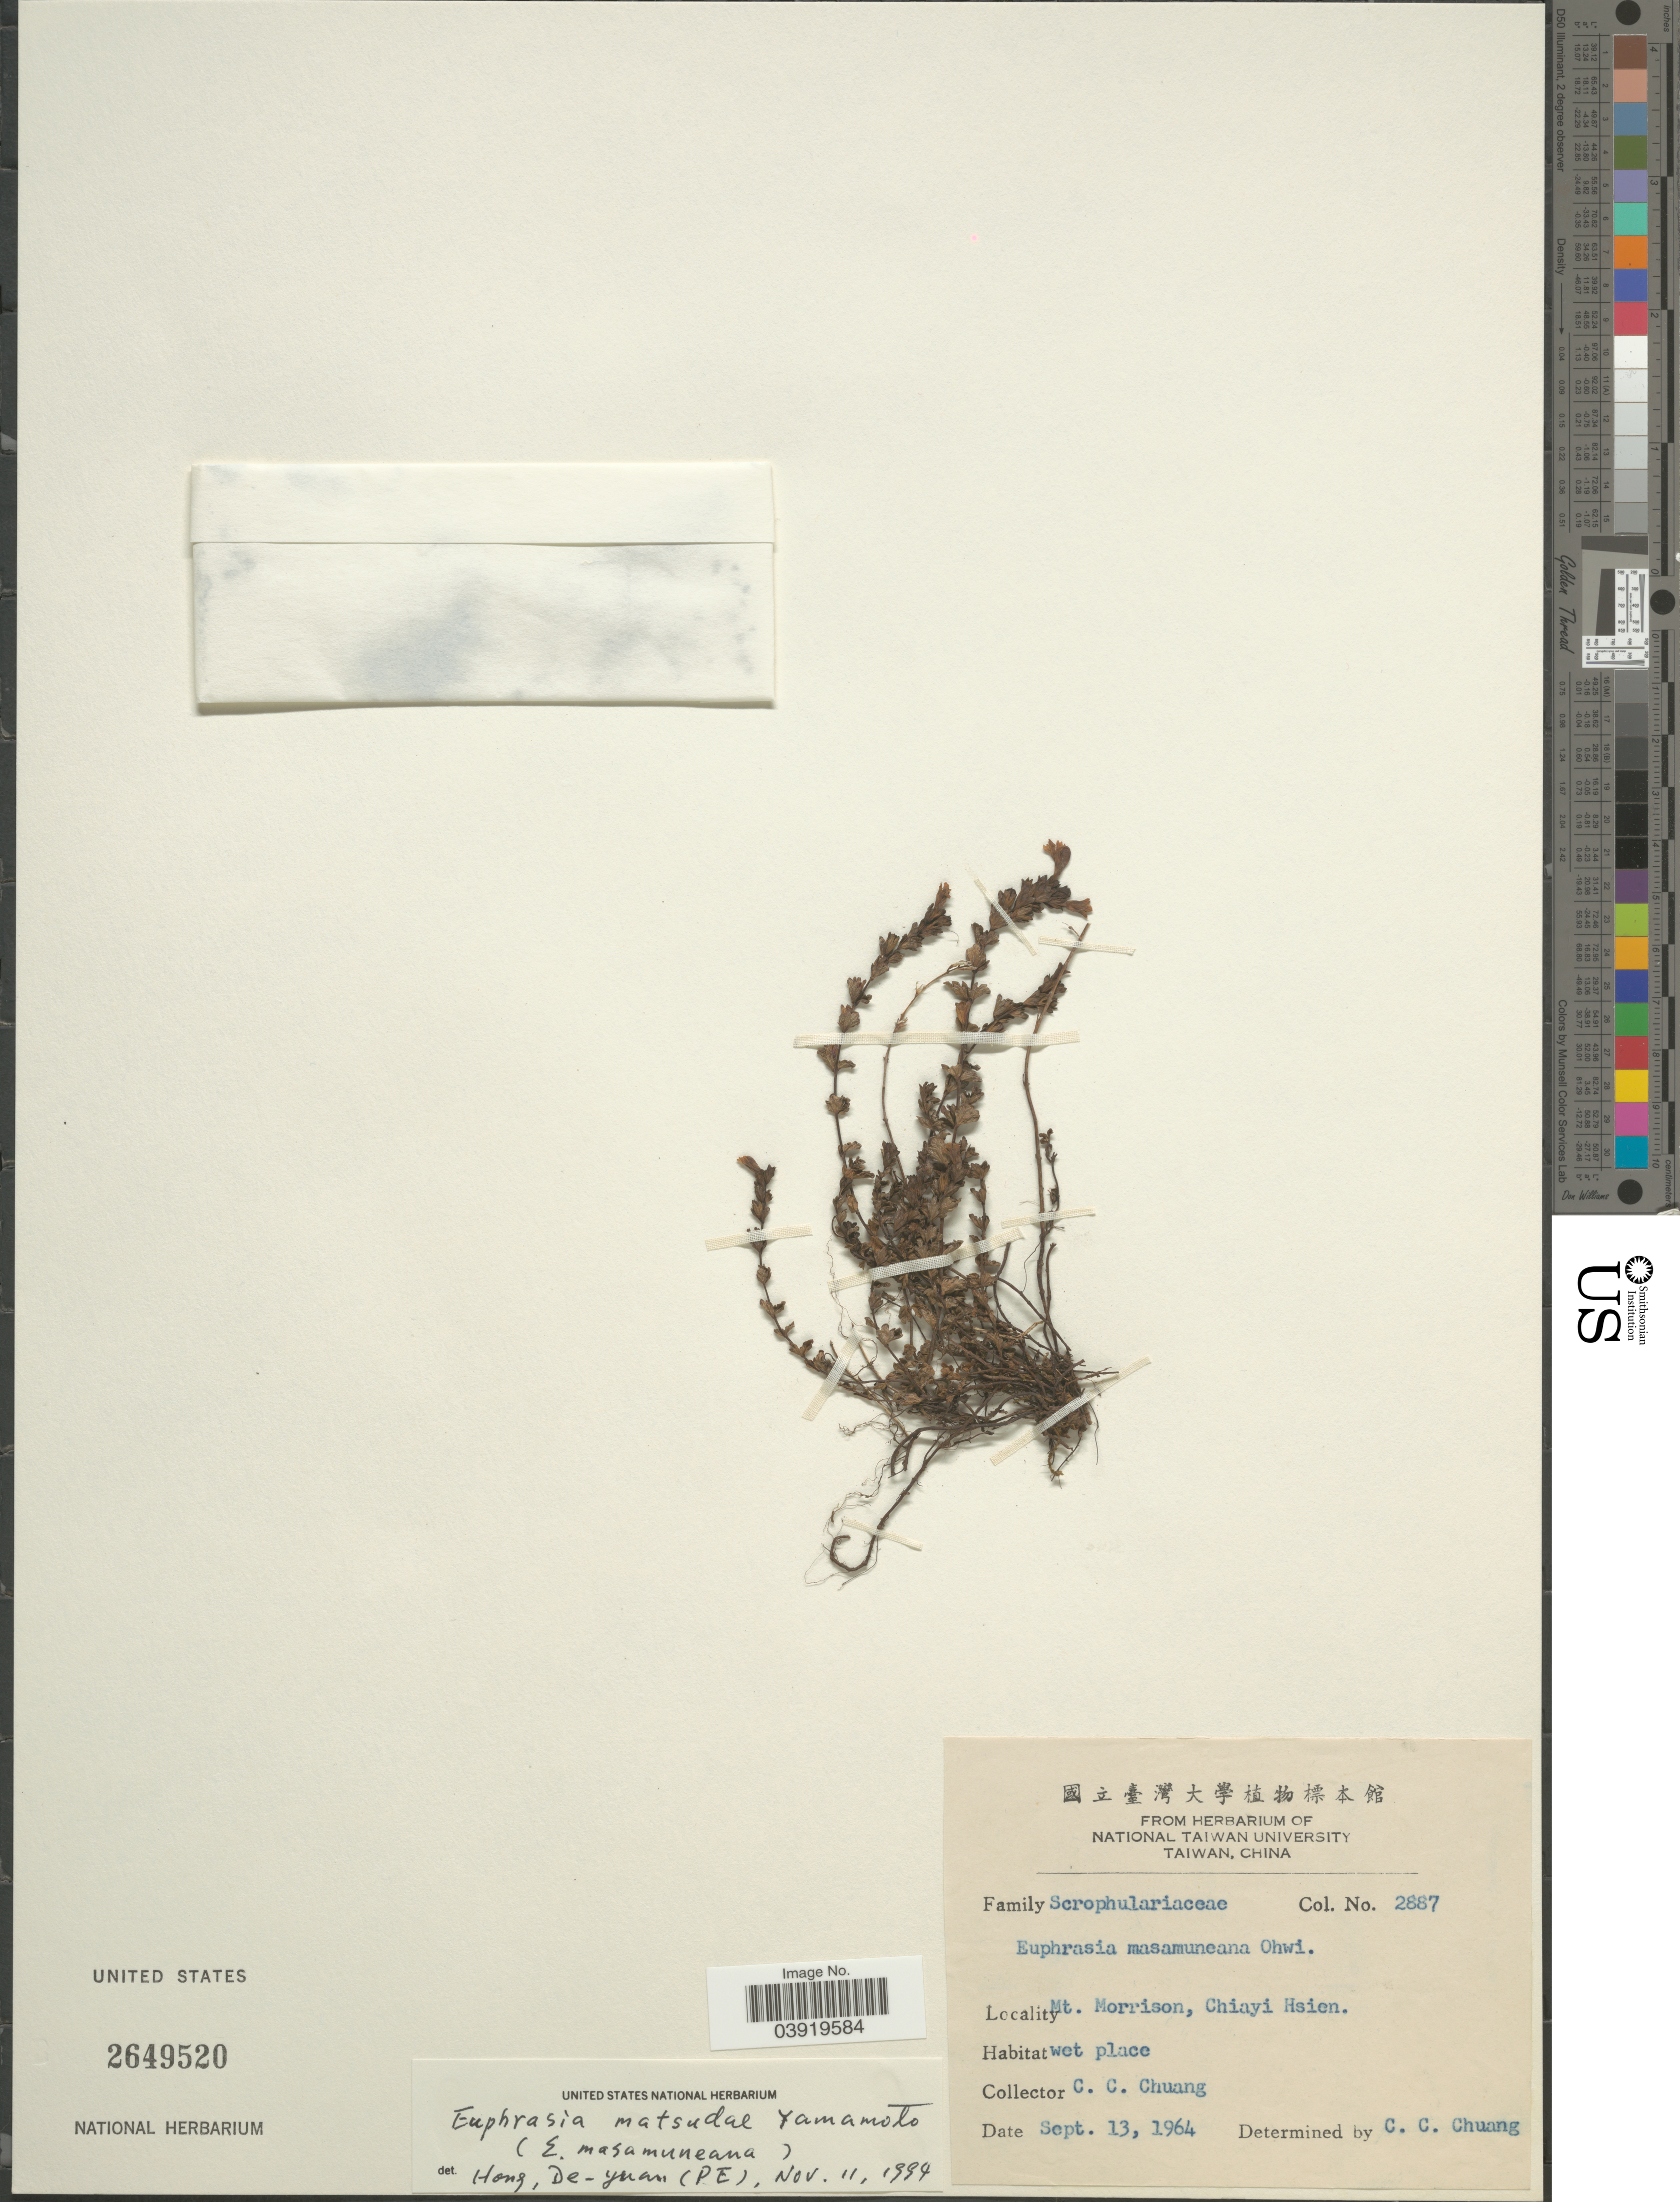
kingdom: Plantae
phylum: Tracheophyta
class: Magnoliopsida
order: Lamiales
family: Orobanchaceae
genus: Euphrasia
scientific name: Euphrasia matsudae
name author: Yamam.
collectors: C. C. Chuang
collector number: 2887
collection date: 1964-09-13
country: Taiwan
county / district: Chiayi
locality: Mt. Morrison, Chiayi Hsien.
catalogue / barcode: US 2649520